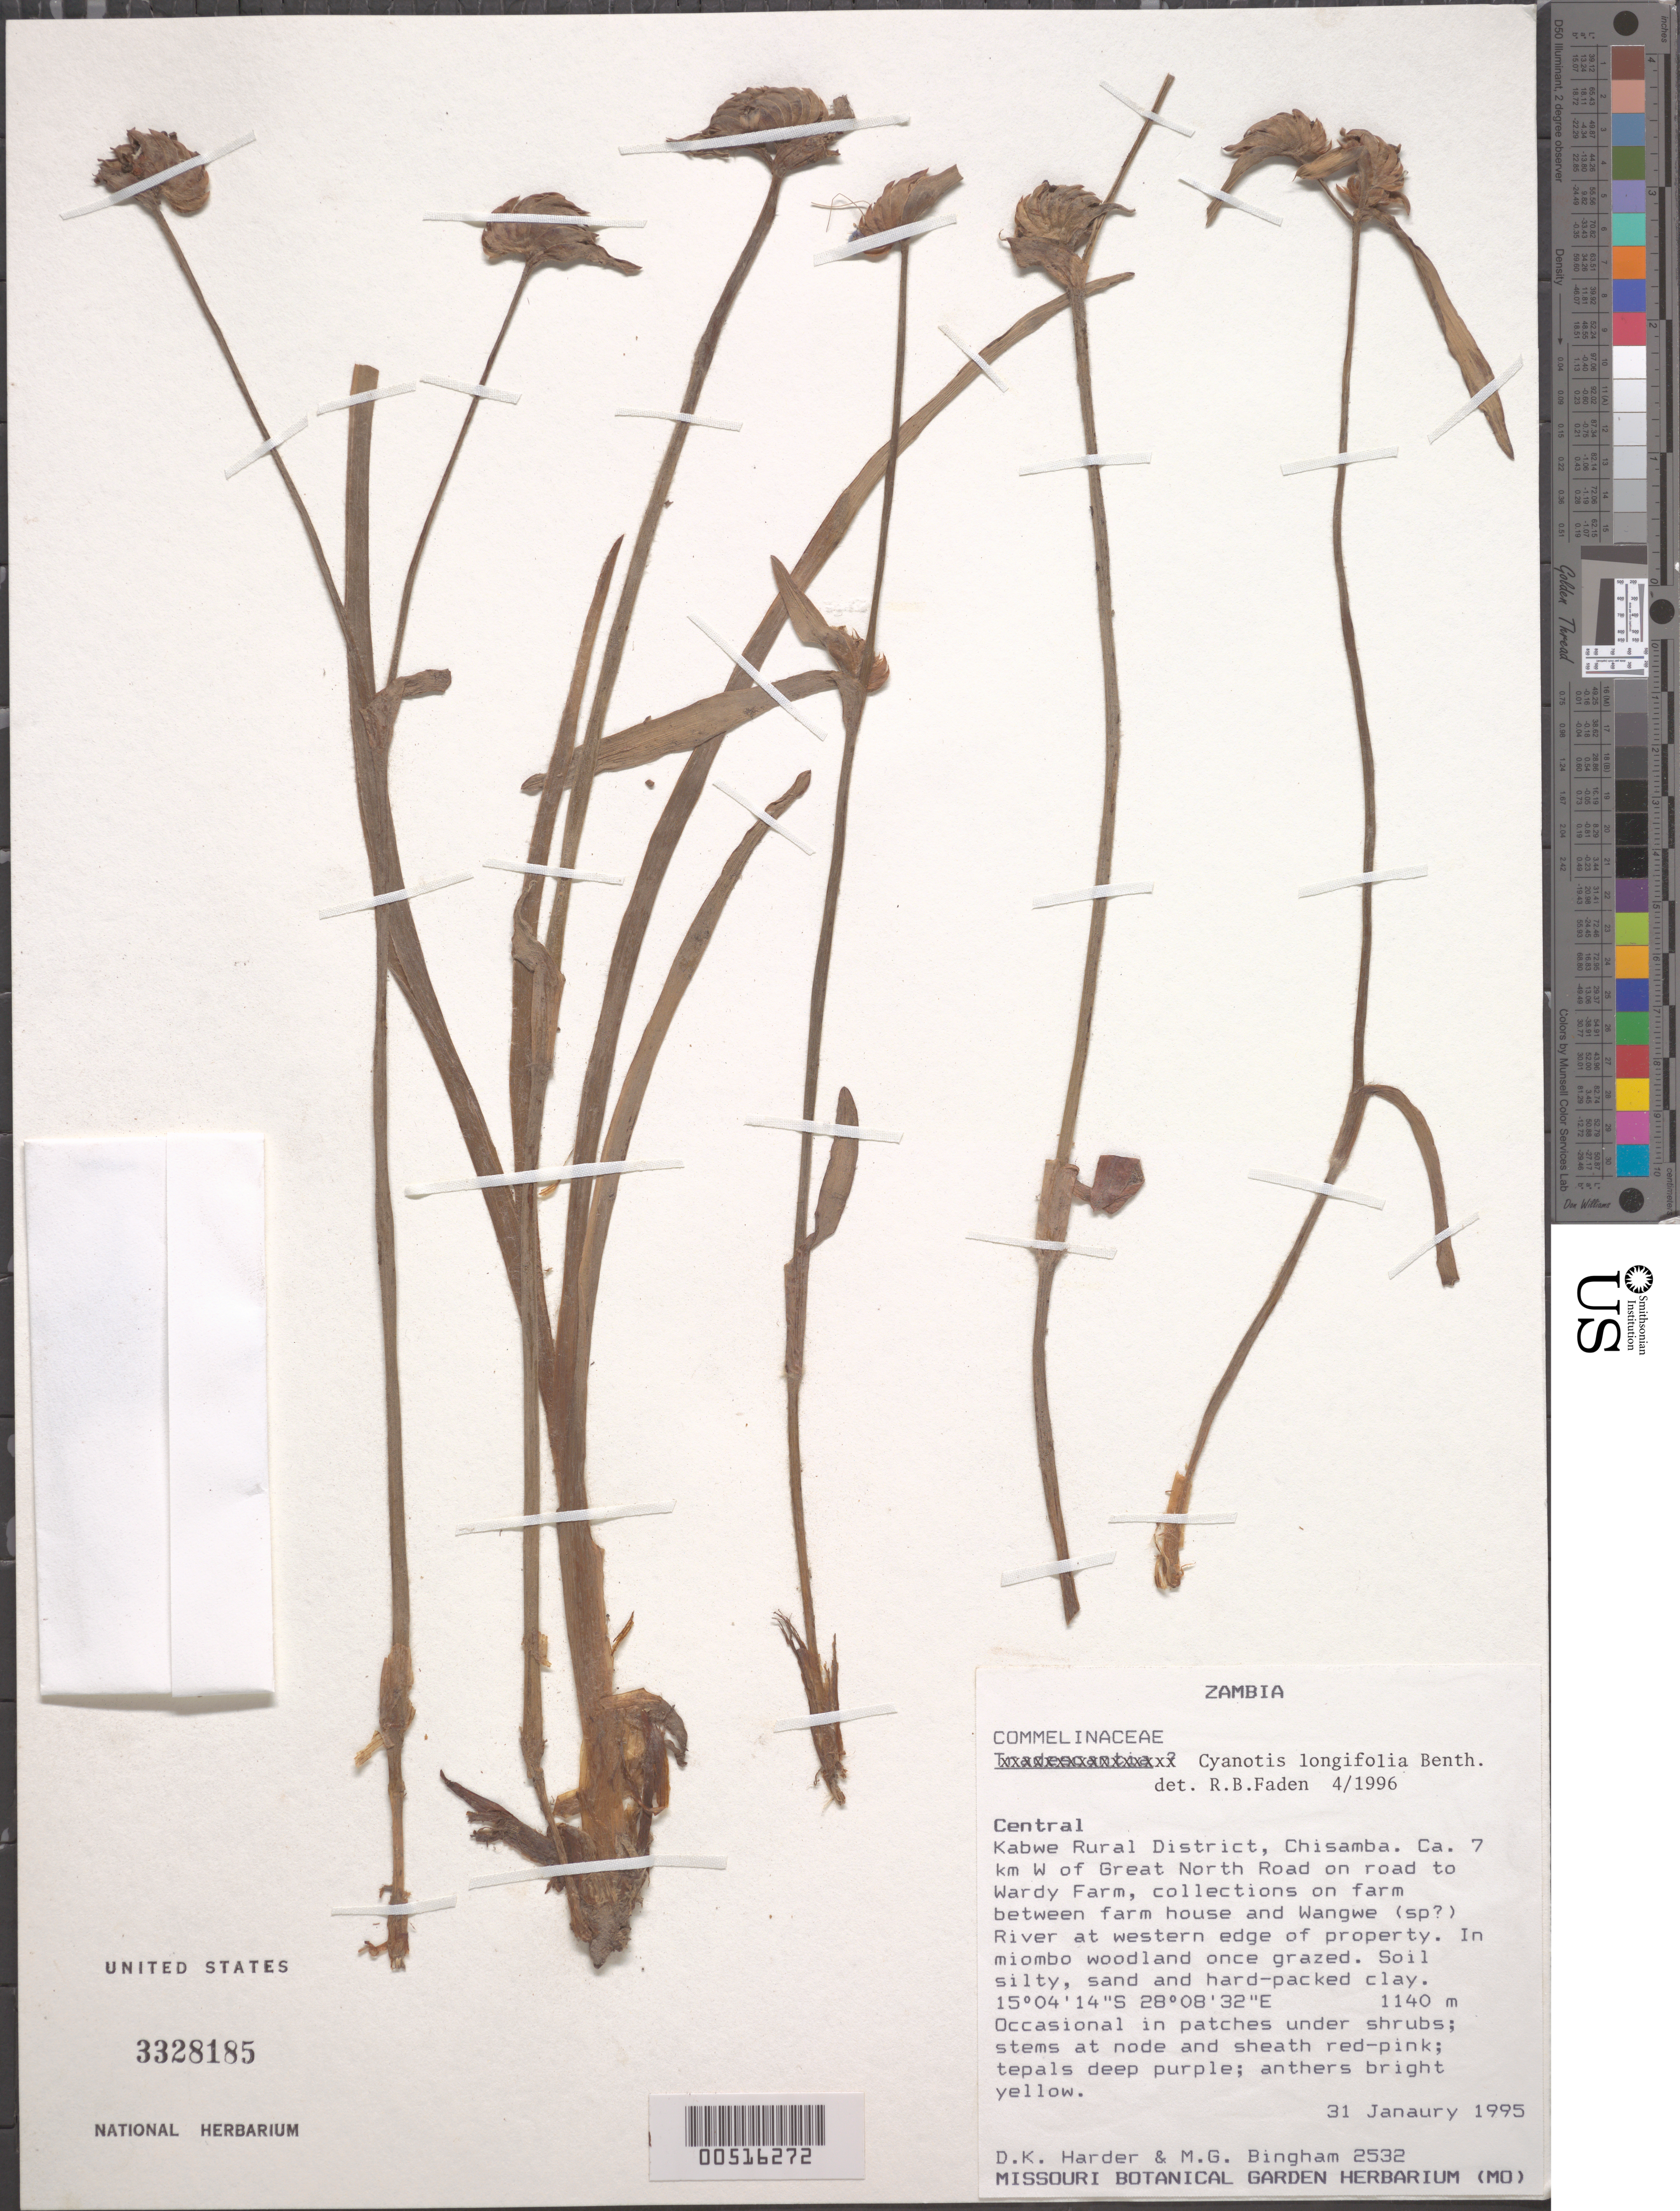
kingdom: Plantae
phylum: Tracheophyta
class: Liliopsida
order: Commelinales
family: Commelinaceae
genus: Cyanotis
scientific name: Cyanotis longifolia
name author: Benth.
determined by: Faden, Robert B., (US), Smithsonian Institution - National Museum of Natural History (UNITED STATES)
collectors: D. Harder & M. Bingham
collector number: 2532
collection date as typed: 31 Jan 1995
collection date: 1995-01-31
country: Zambia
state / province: Central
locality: Kabwe rural dist., chisamba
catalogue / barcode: US 3328185